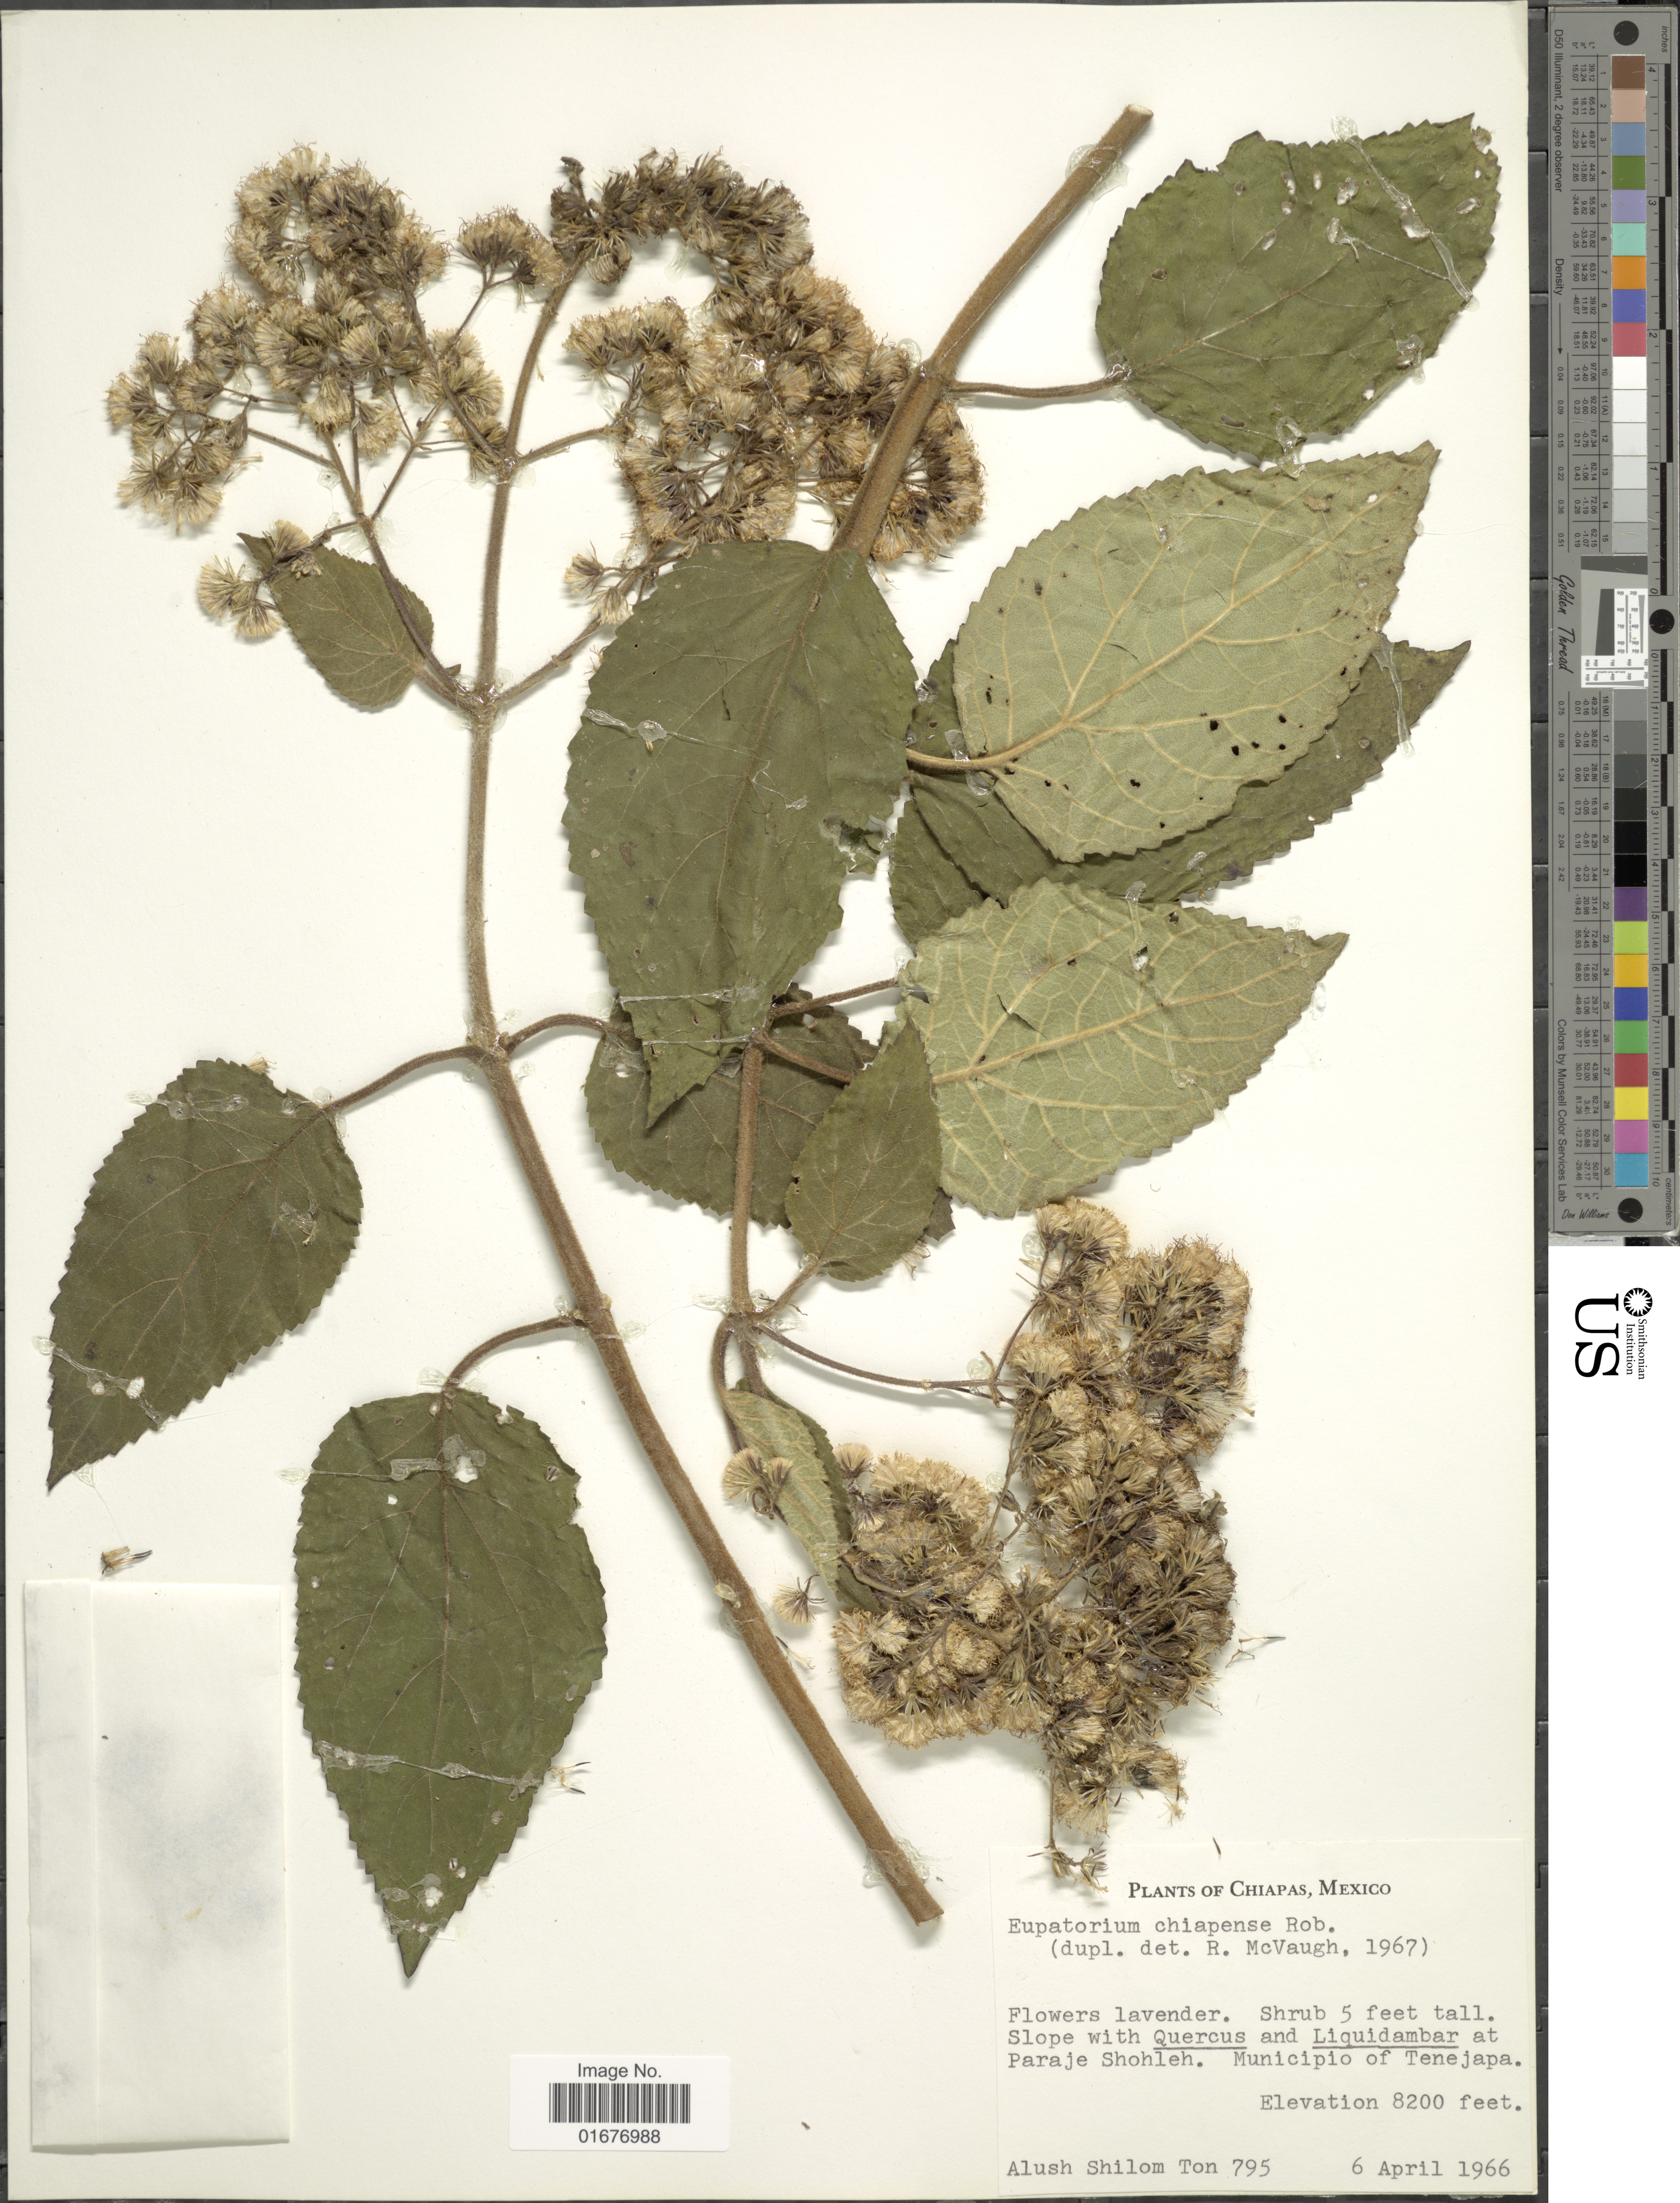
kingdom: Plantae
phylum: Tracheophyta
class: Magnoliopsida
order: Asterales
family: Asteraceae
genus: Ageratina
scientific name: Ageratina vernalis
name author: (Vatke & Kurtz) R.M. King & H. Rob.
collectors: A. S. Ton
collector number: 795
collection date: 1966-04-06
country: Mexico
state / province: Chiapas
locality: At Paraje Shohleh, municipio of Tenejapa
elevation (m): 2499